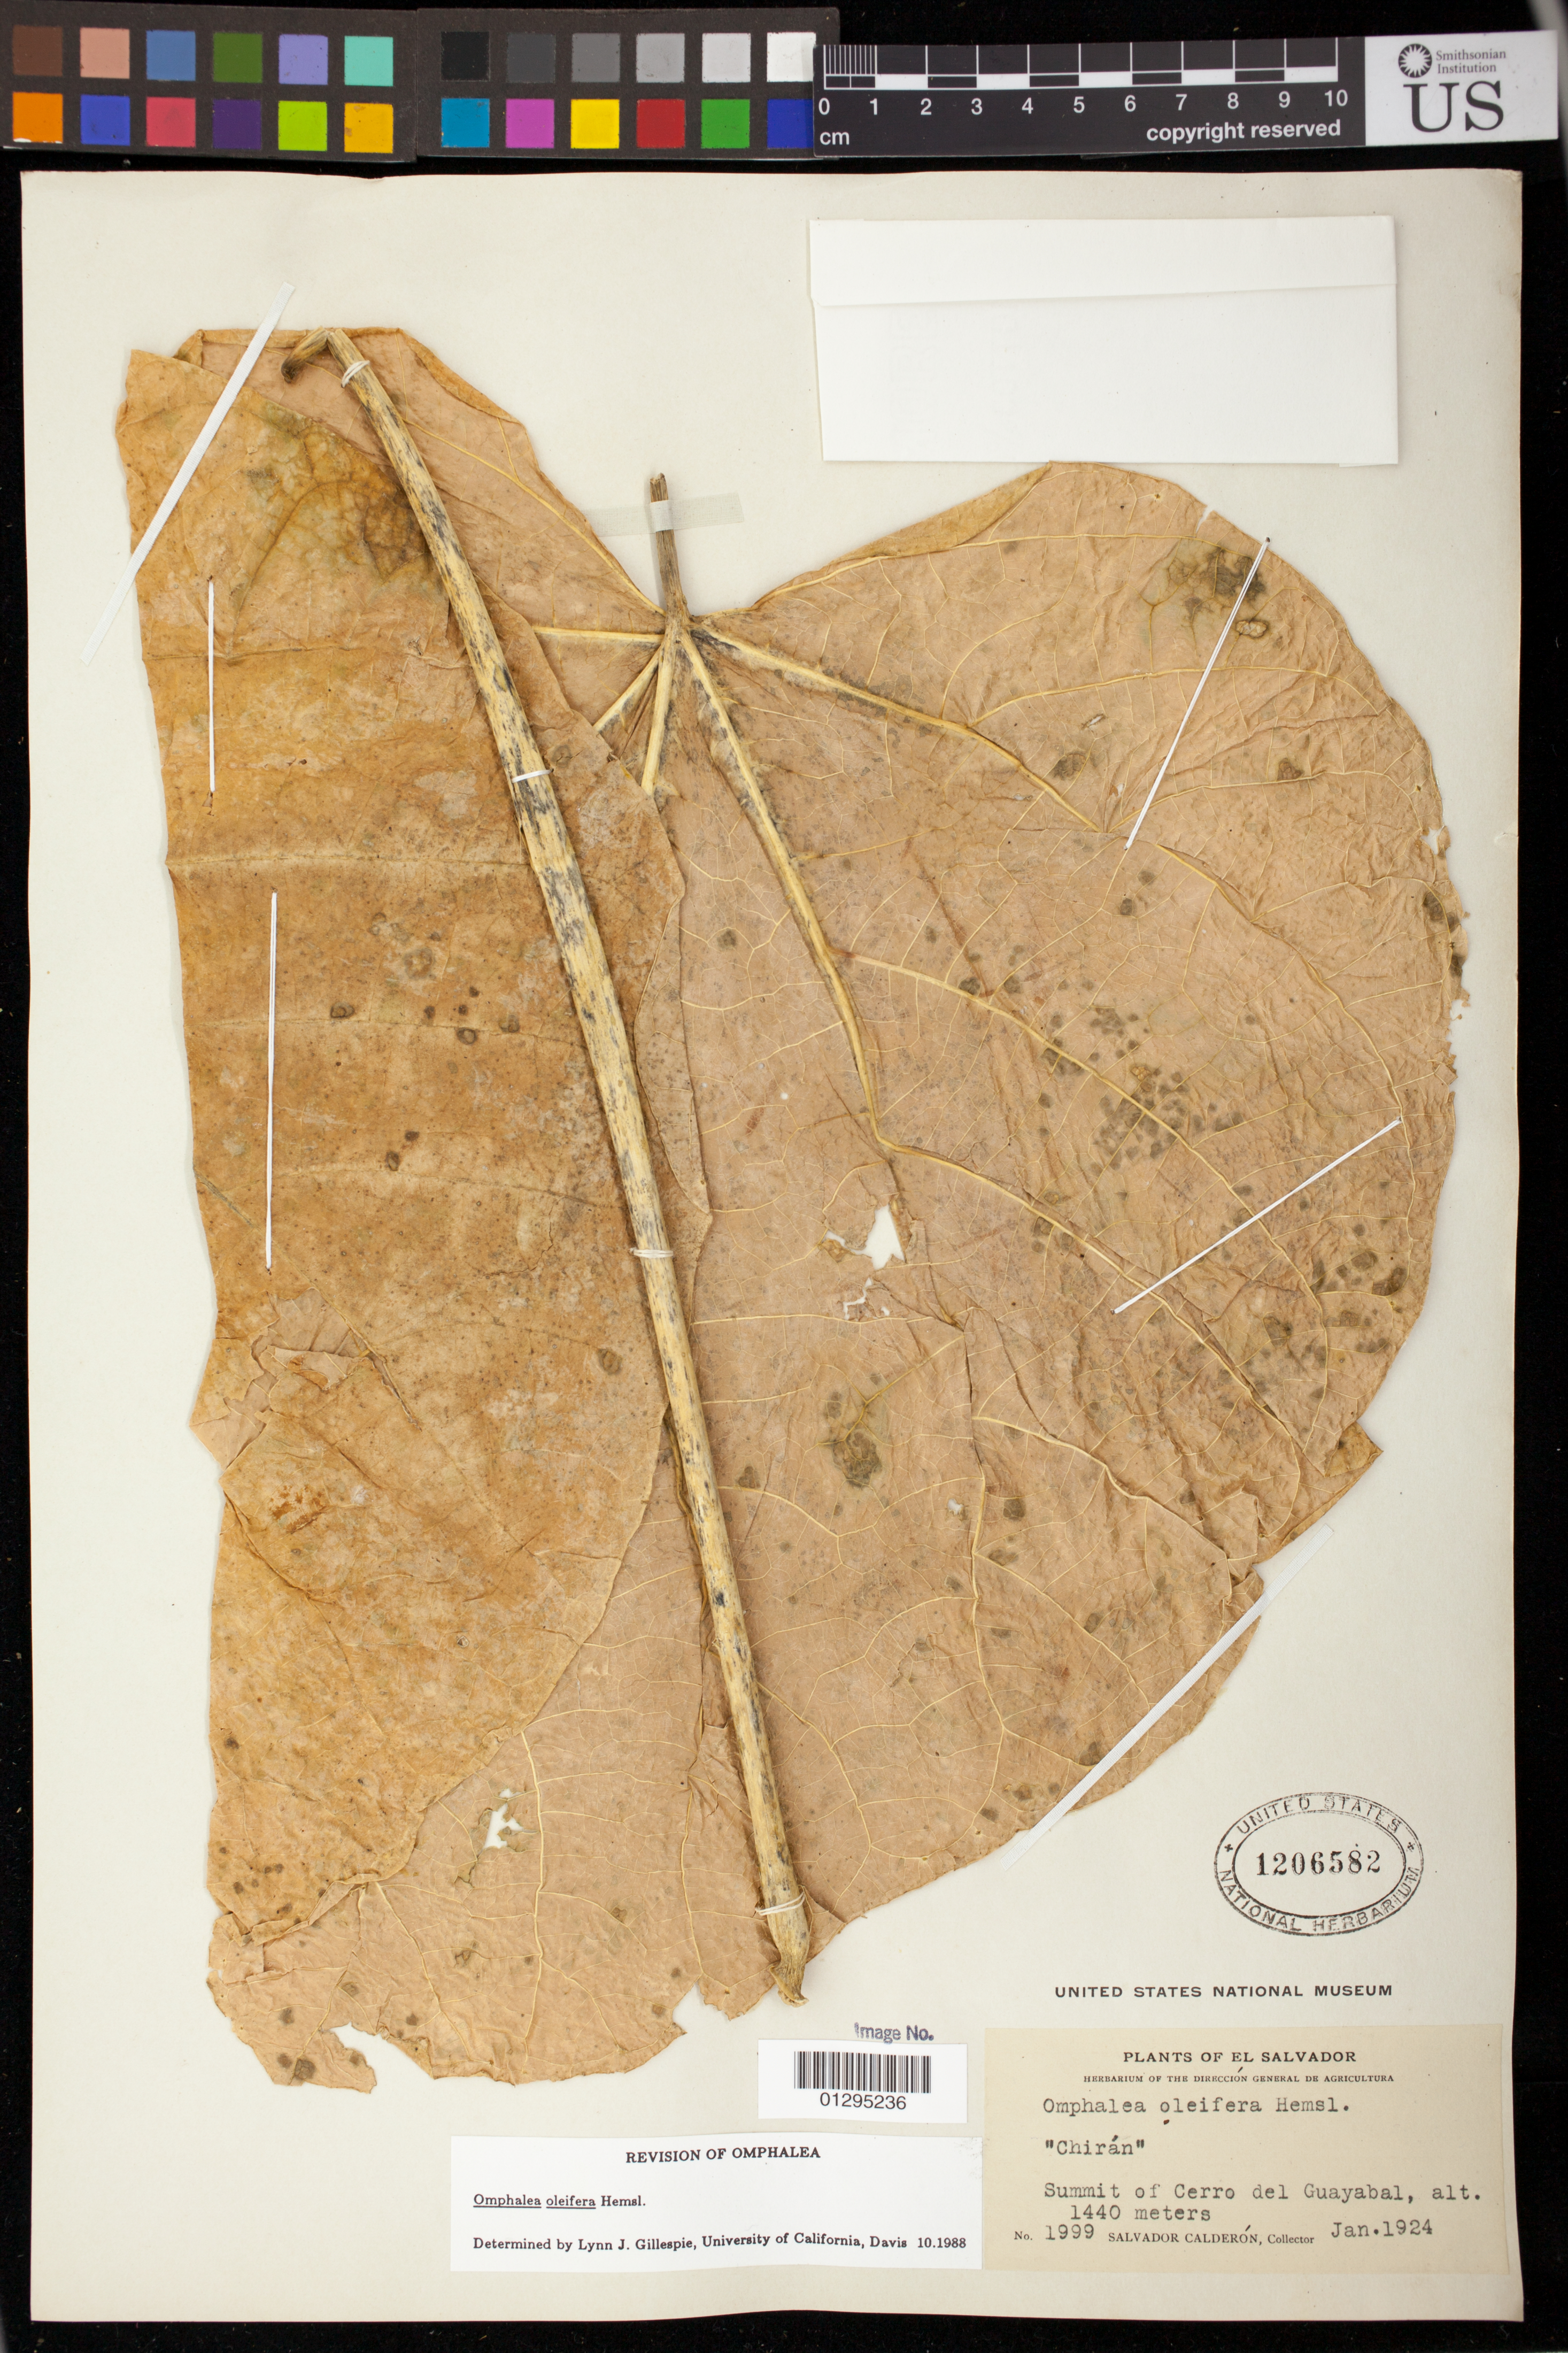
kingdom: Plantae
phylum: Tracheophyta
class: Magnoliopsida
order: Malpighiales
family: Euphorbiaceae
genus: Omphalea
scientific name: Omphalea oleifera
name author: Hemsl.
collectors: S. Calderón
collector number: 1999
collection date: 1924-01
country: El Salvador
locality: Summit of Cerro del Guayabal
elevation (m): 1440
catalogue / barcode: US 1206582